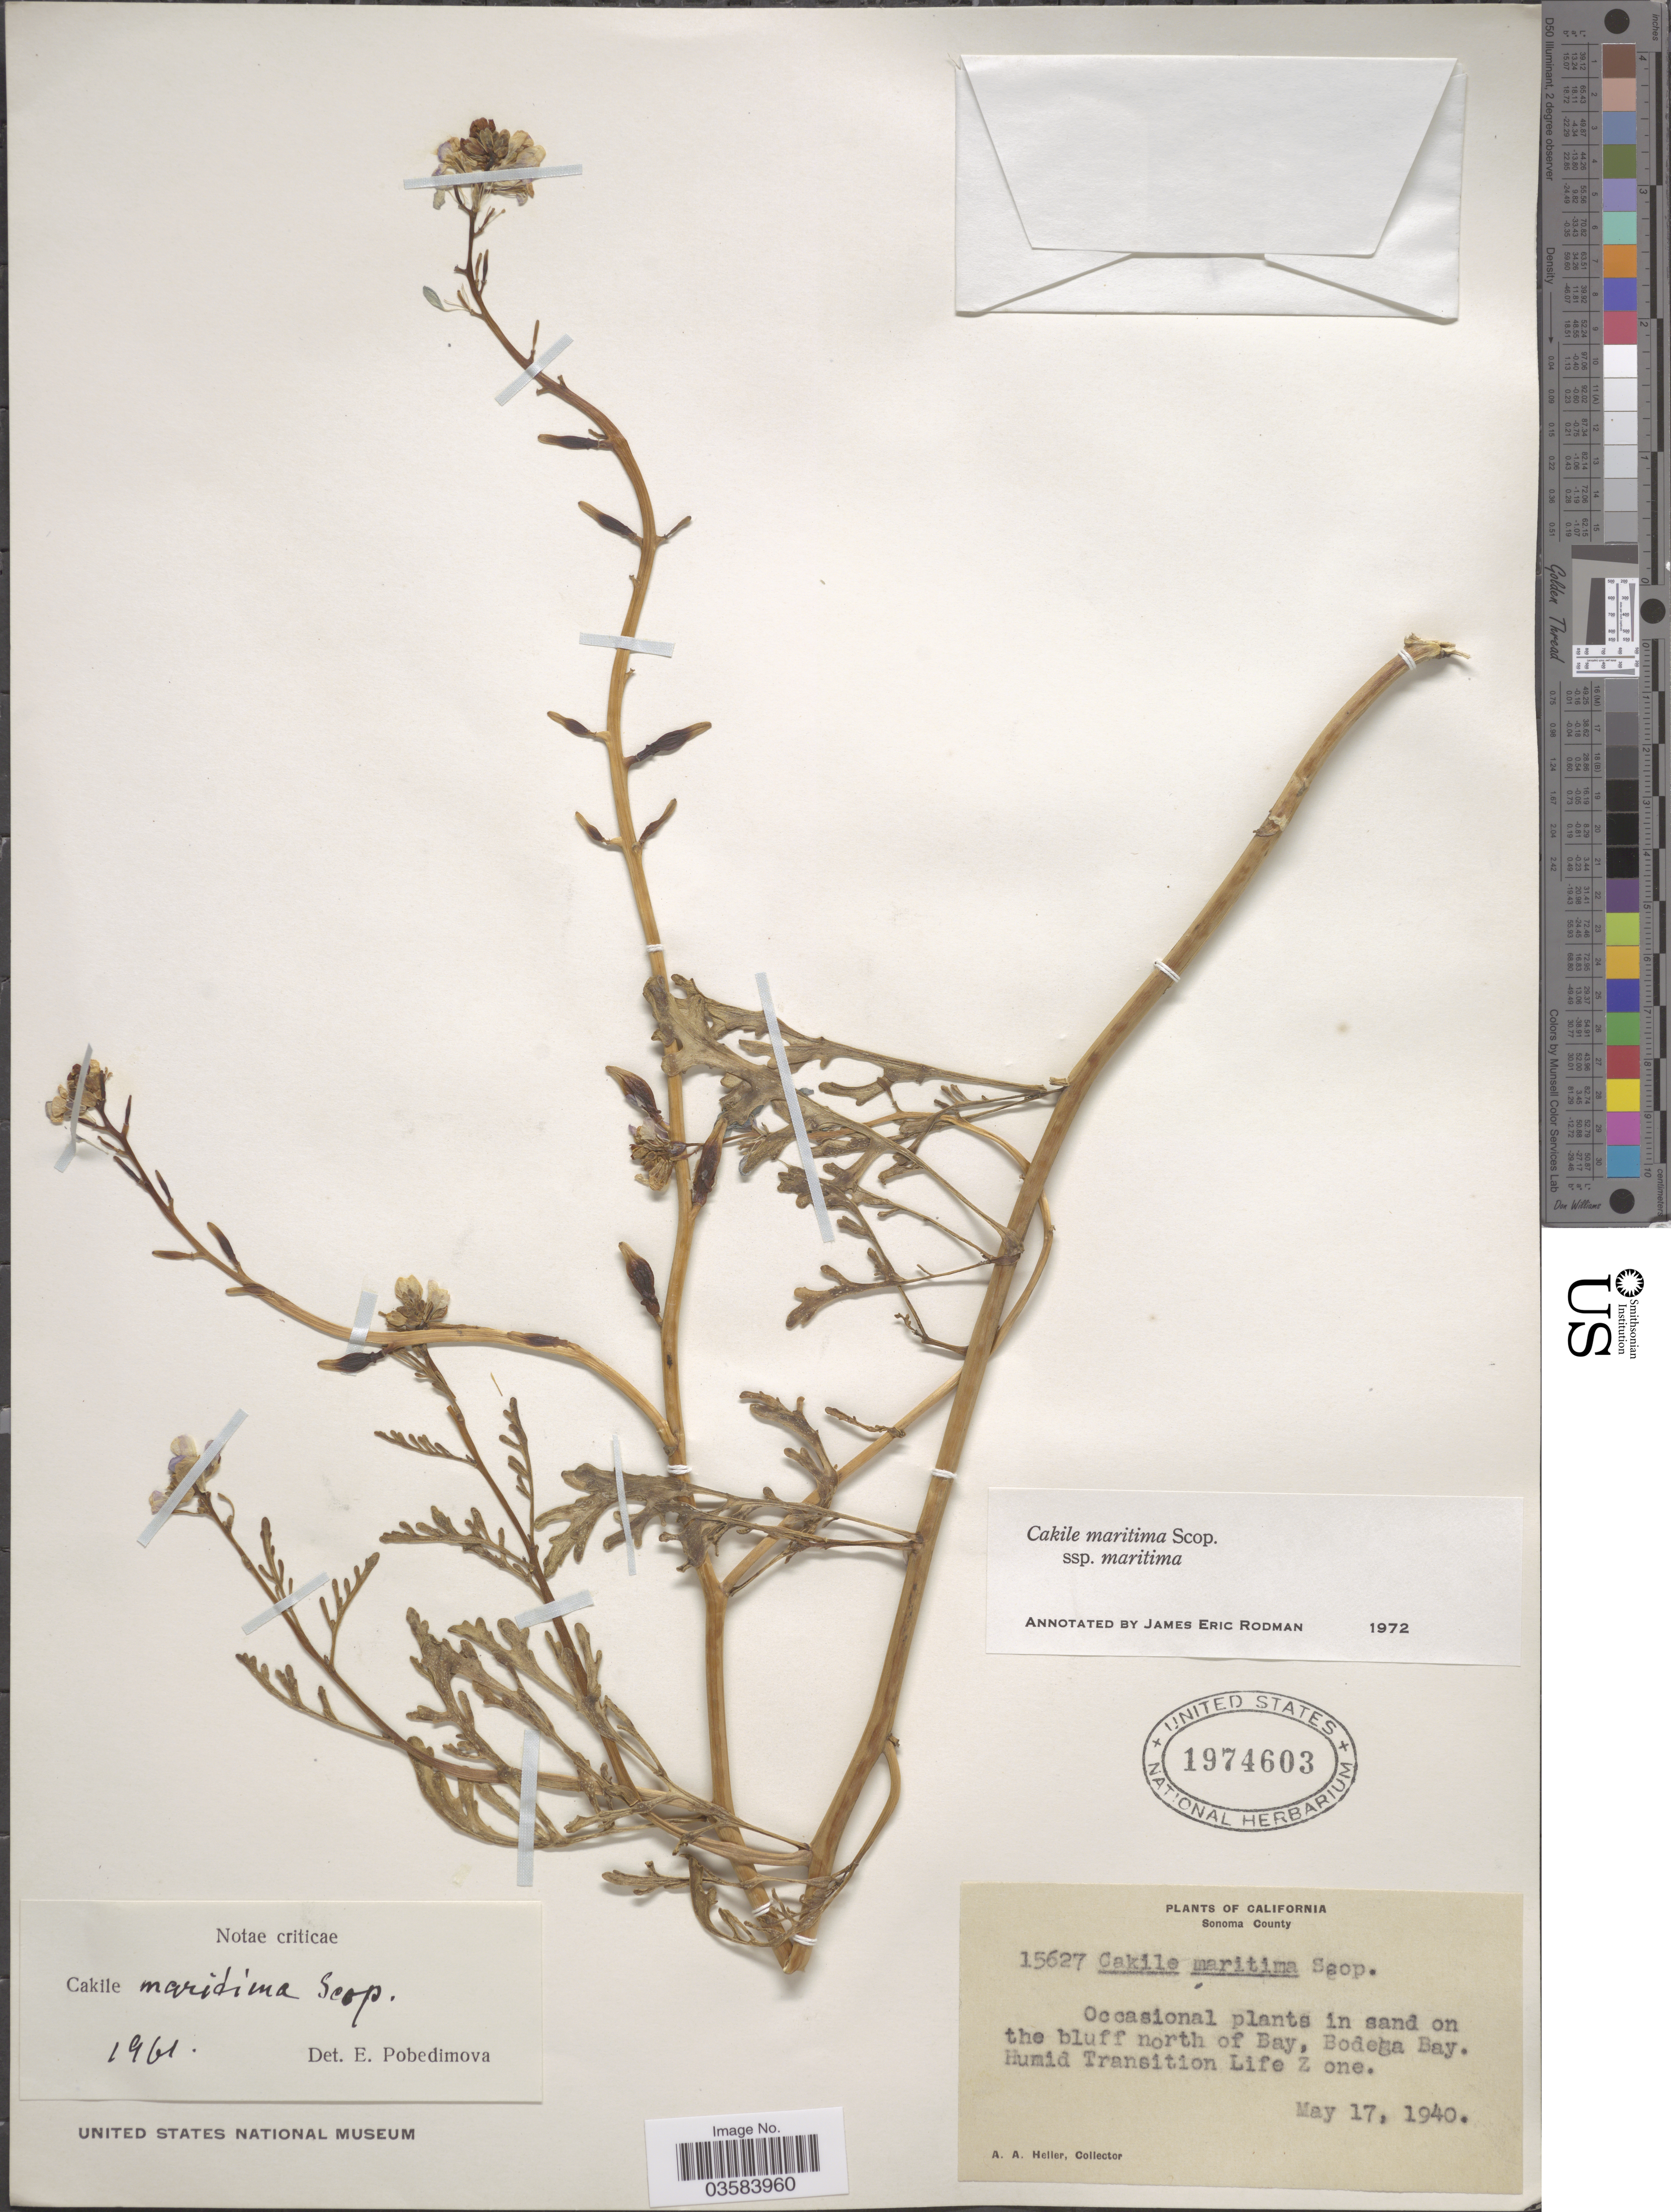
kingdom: Plantae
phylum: Tracheophyta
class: Magnoliopsida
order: Brassicales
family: Brassicaceae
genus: Cakile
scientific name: Cakile maritima subsp. maritima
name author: Scop.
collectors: A. A. Heller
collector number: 15627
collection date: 1940-05-17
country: United States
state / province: California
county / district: Sonoma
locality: Sonoma County. On the bluff North of Bay, Bodega Bay. Humid Transition Life Zone.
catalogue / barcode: US 1974603